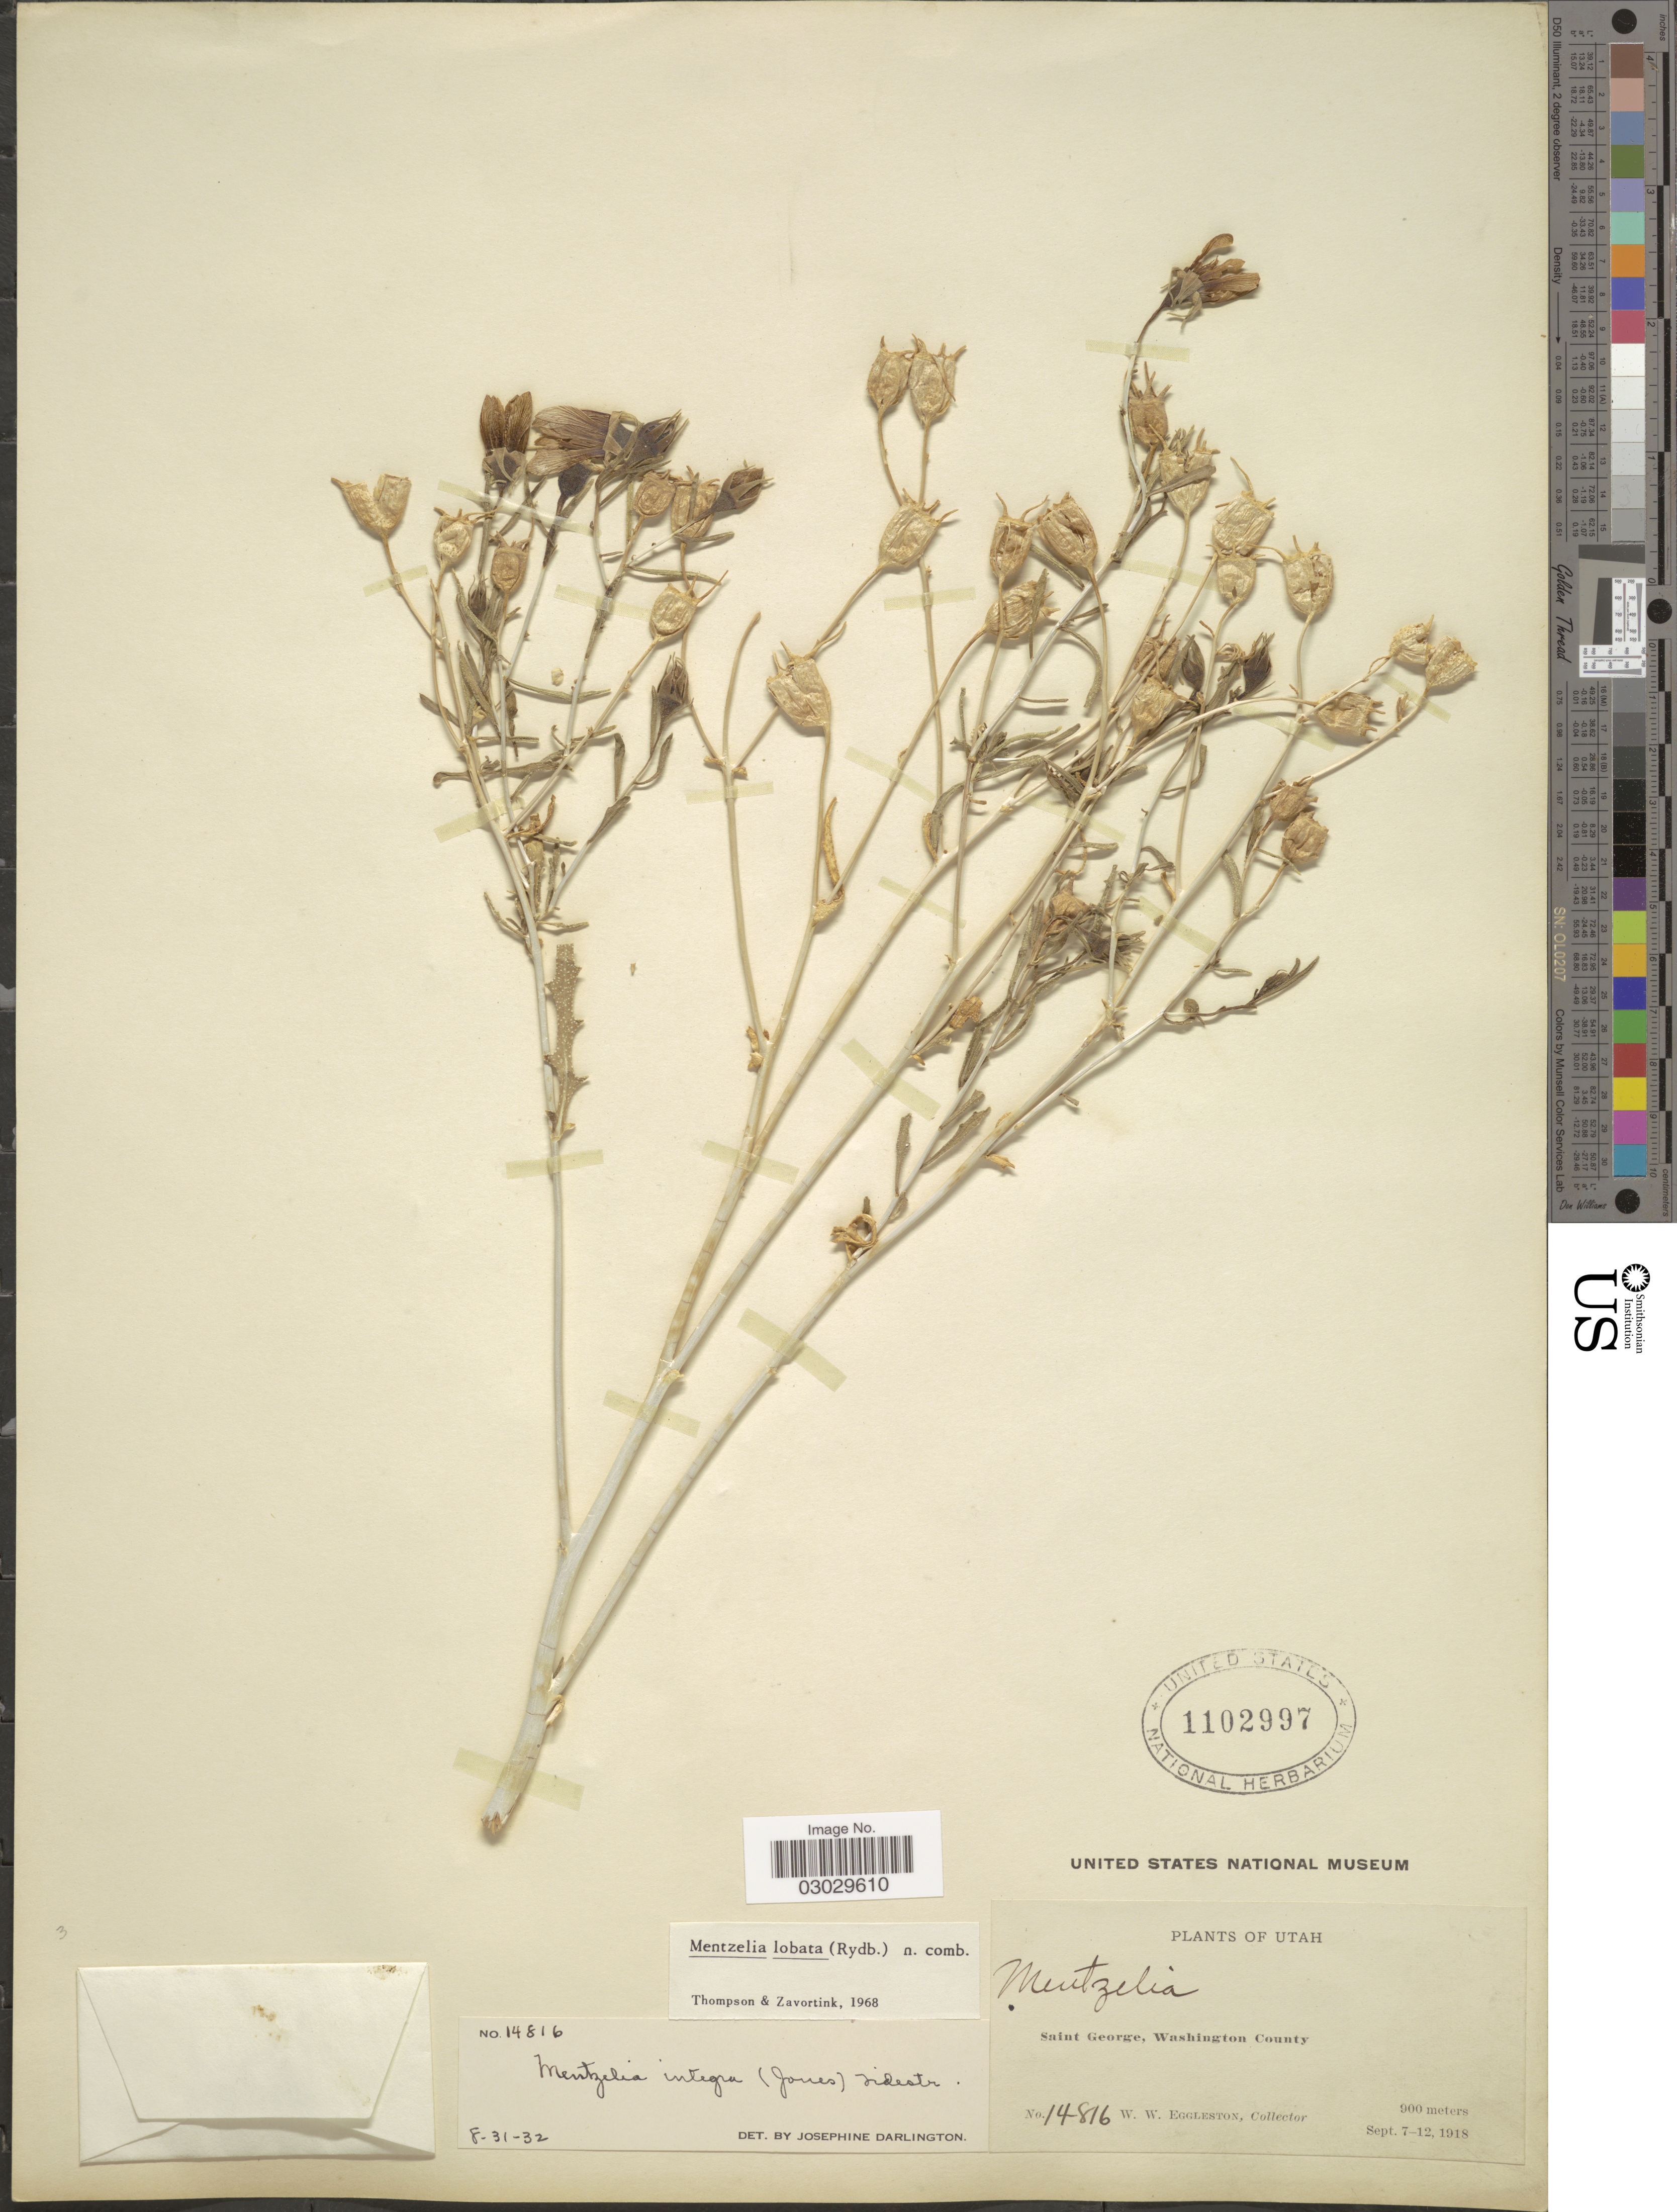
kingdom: Plantae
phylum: Tracheophyta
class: Magnoliopsida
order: Cornales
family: Loasaceae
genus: Mentzelia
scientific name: Mentzelia integra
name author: (M.E. Jones) Tidestr.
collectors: W. W. Eggleston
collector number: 14816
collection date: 1918-09-07/1918-09-12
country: United States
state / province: Utah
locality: Saint George, Washington County.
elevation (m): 900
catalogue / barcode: US 1102997